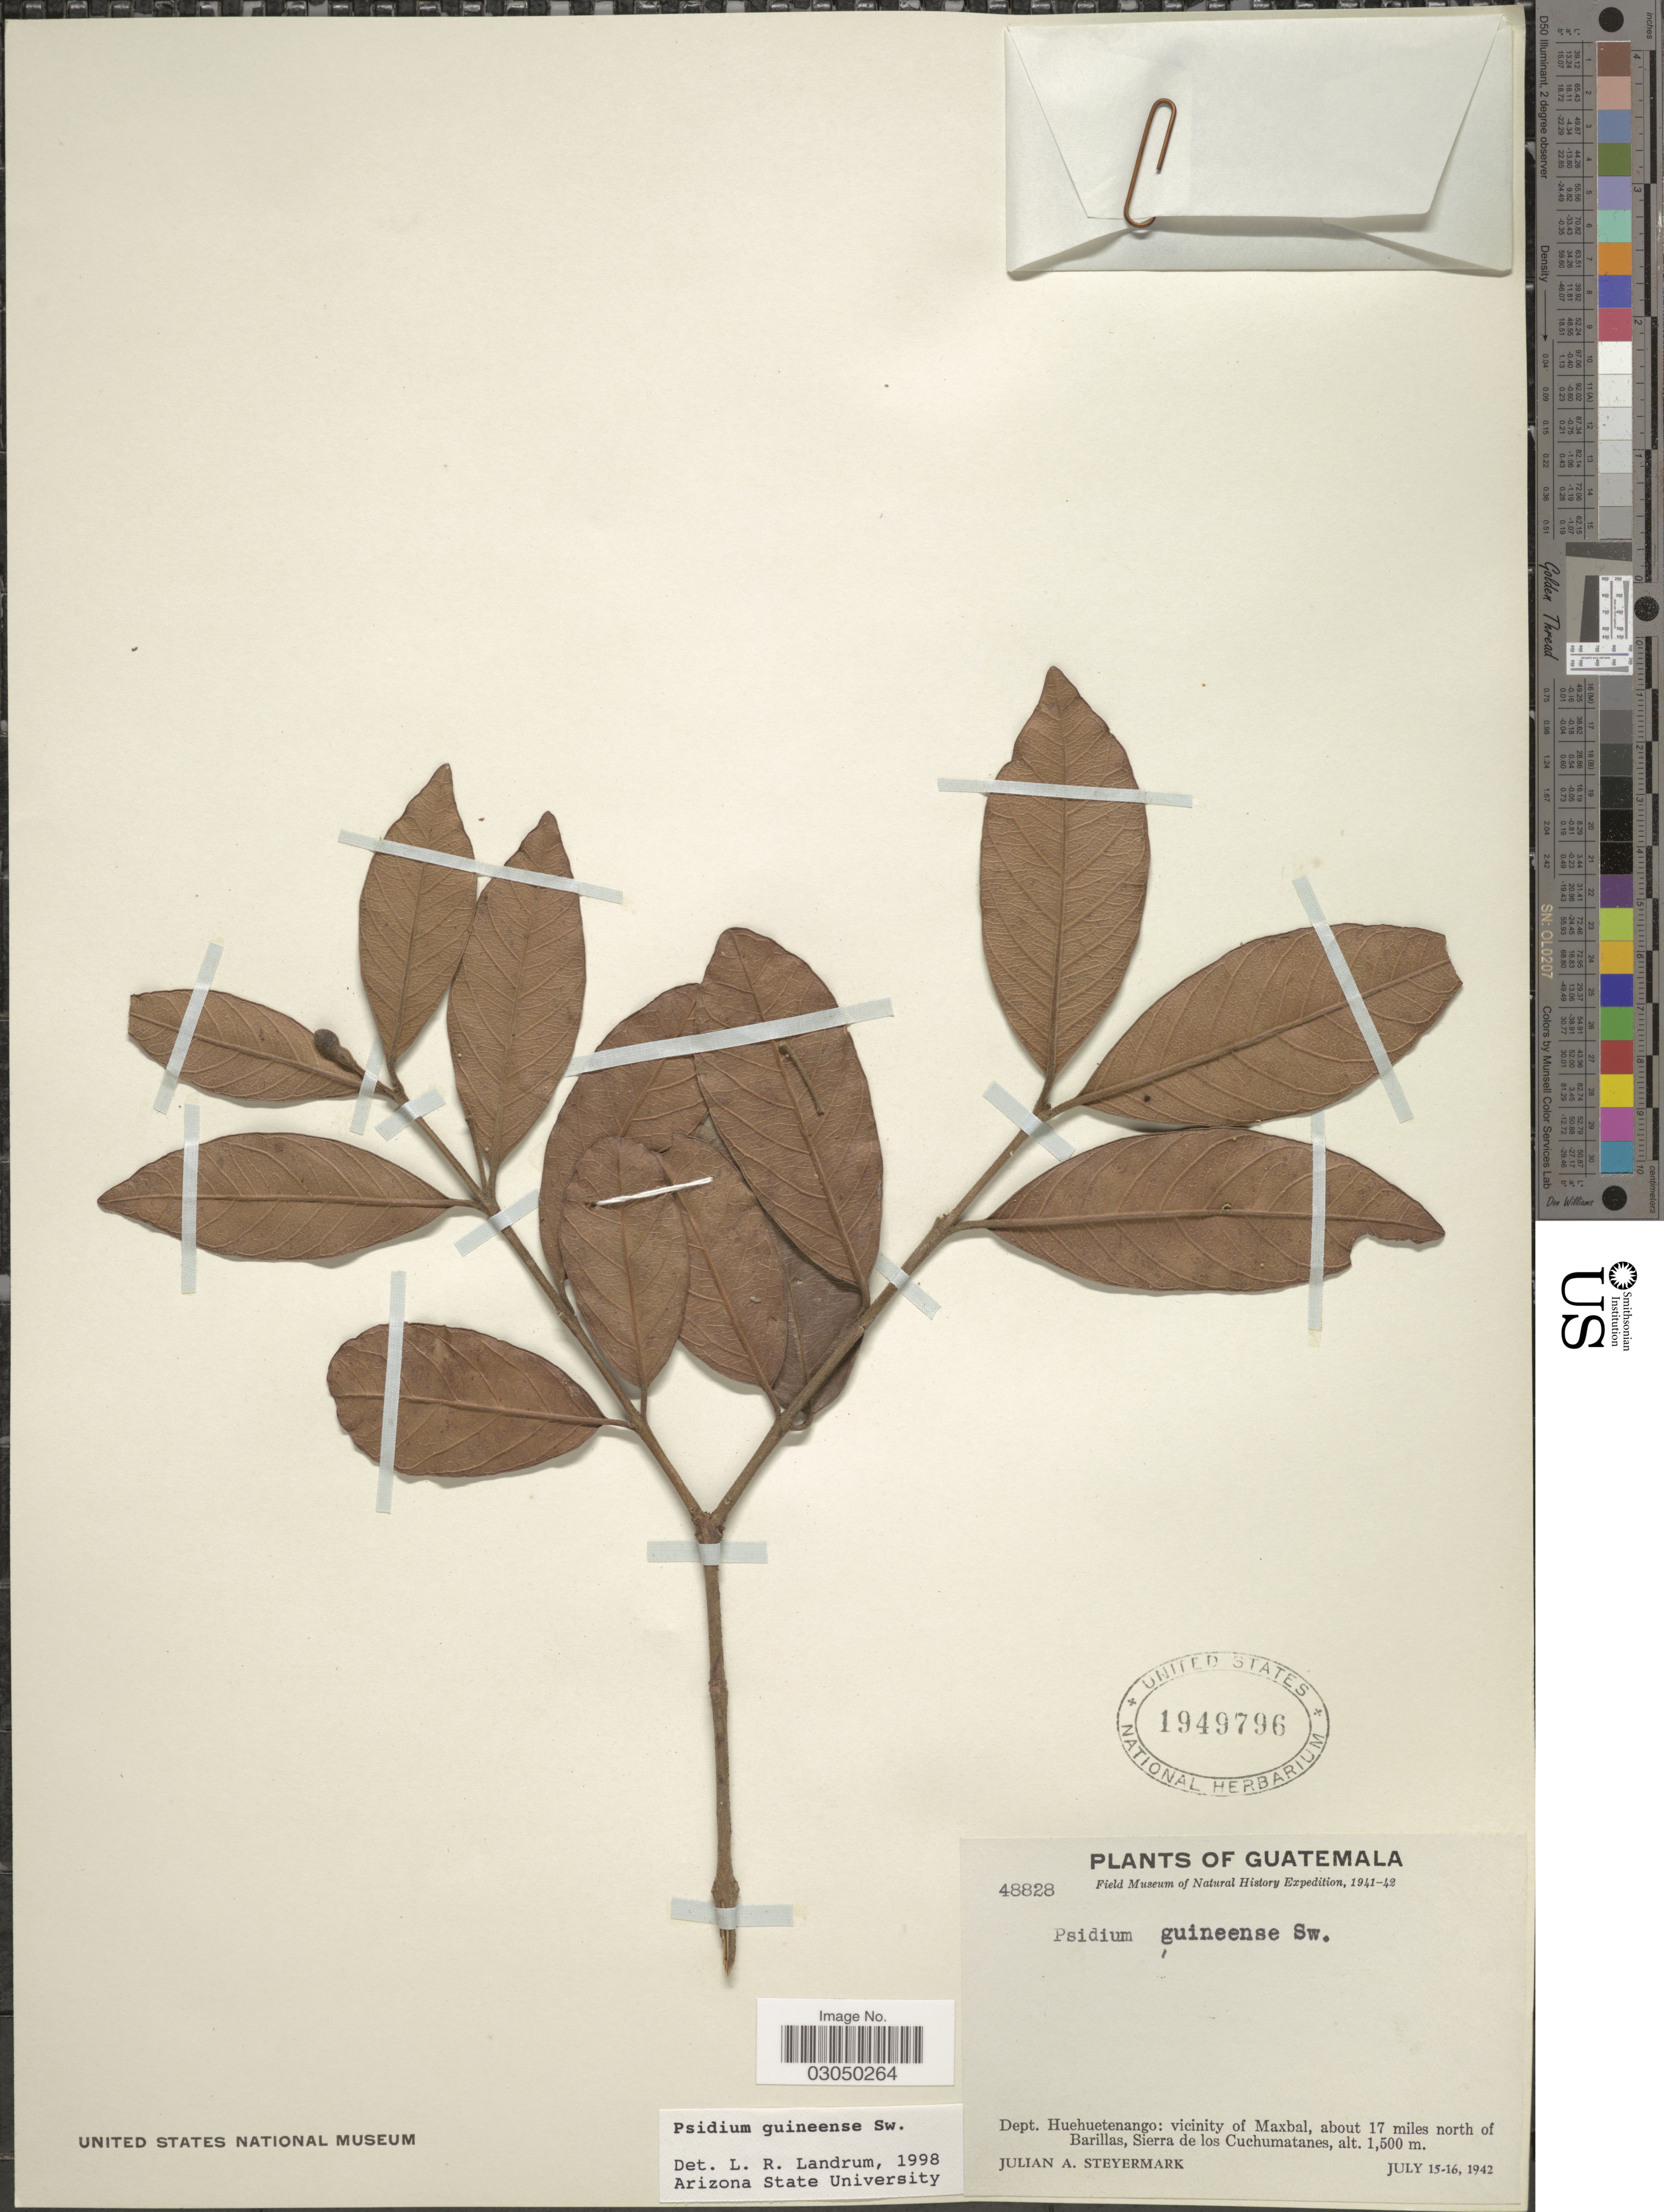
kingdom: Plantae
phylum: Tracheophyta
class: Magnoliopsida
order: Myrtales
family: Myrtaceae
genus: Psidium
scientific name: Psidium guineense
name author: Sw.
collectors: J. Steyermark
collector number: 48828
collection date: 1942-07-15/1942-07-16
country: Guatemala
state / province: Huehuetenango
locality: Dept. Huehuetenango: vicinity of Maxbal, about 17 miles north of Barillas, Sierra de los Cuchumatanes.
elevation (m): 1500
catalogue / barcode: US 1949796